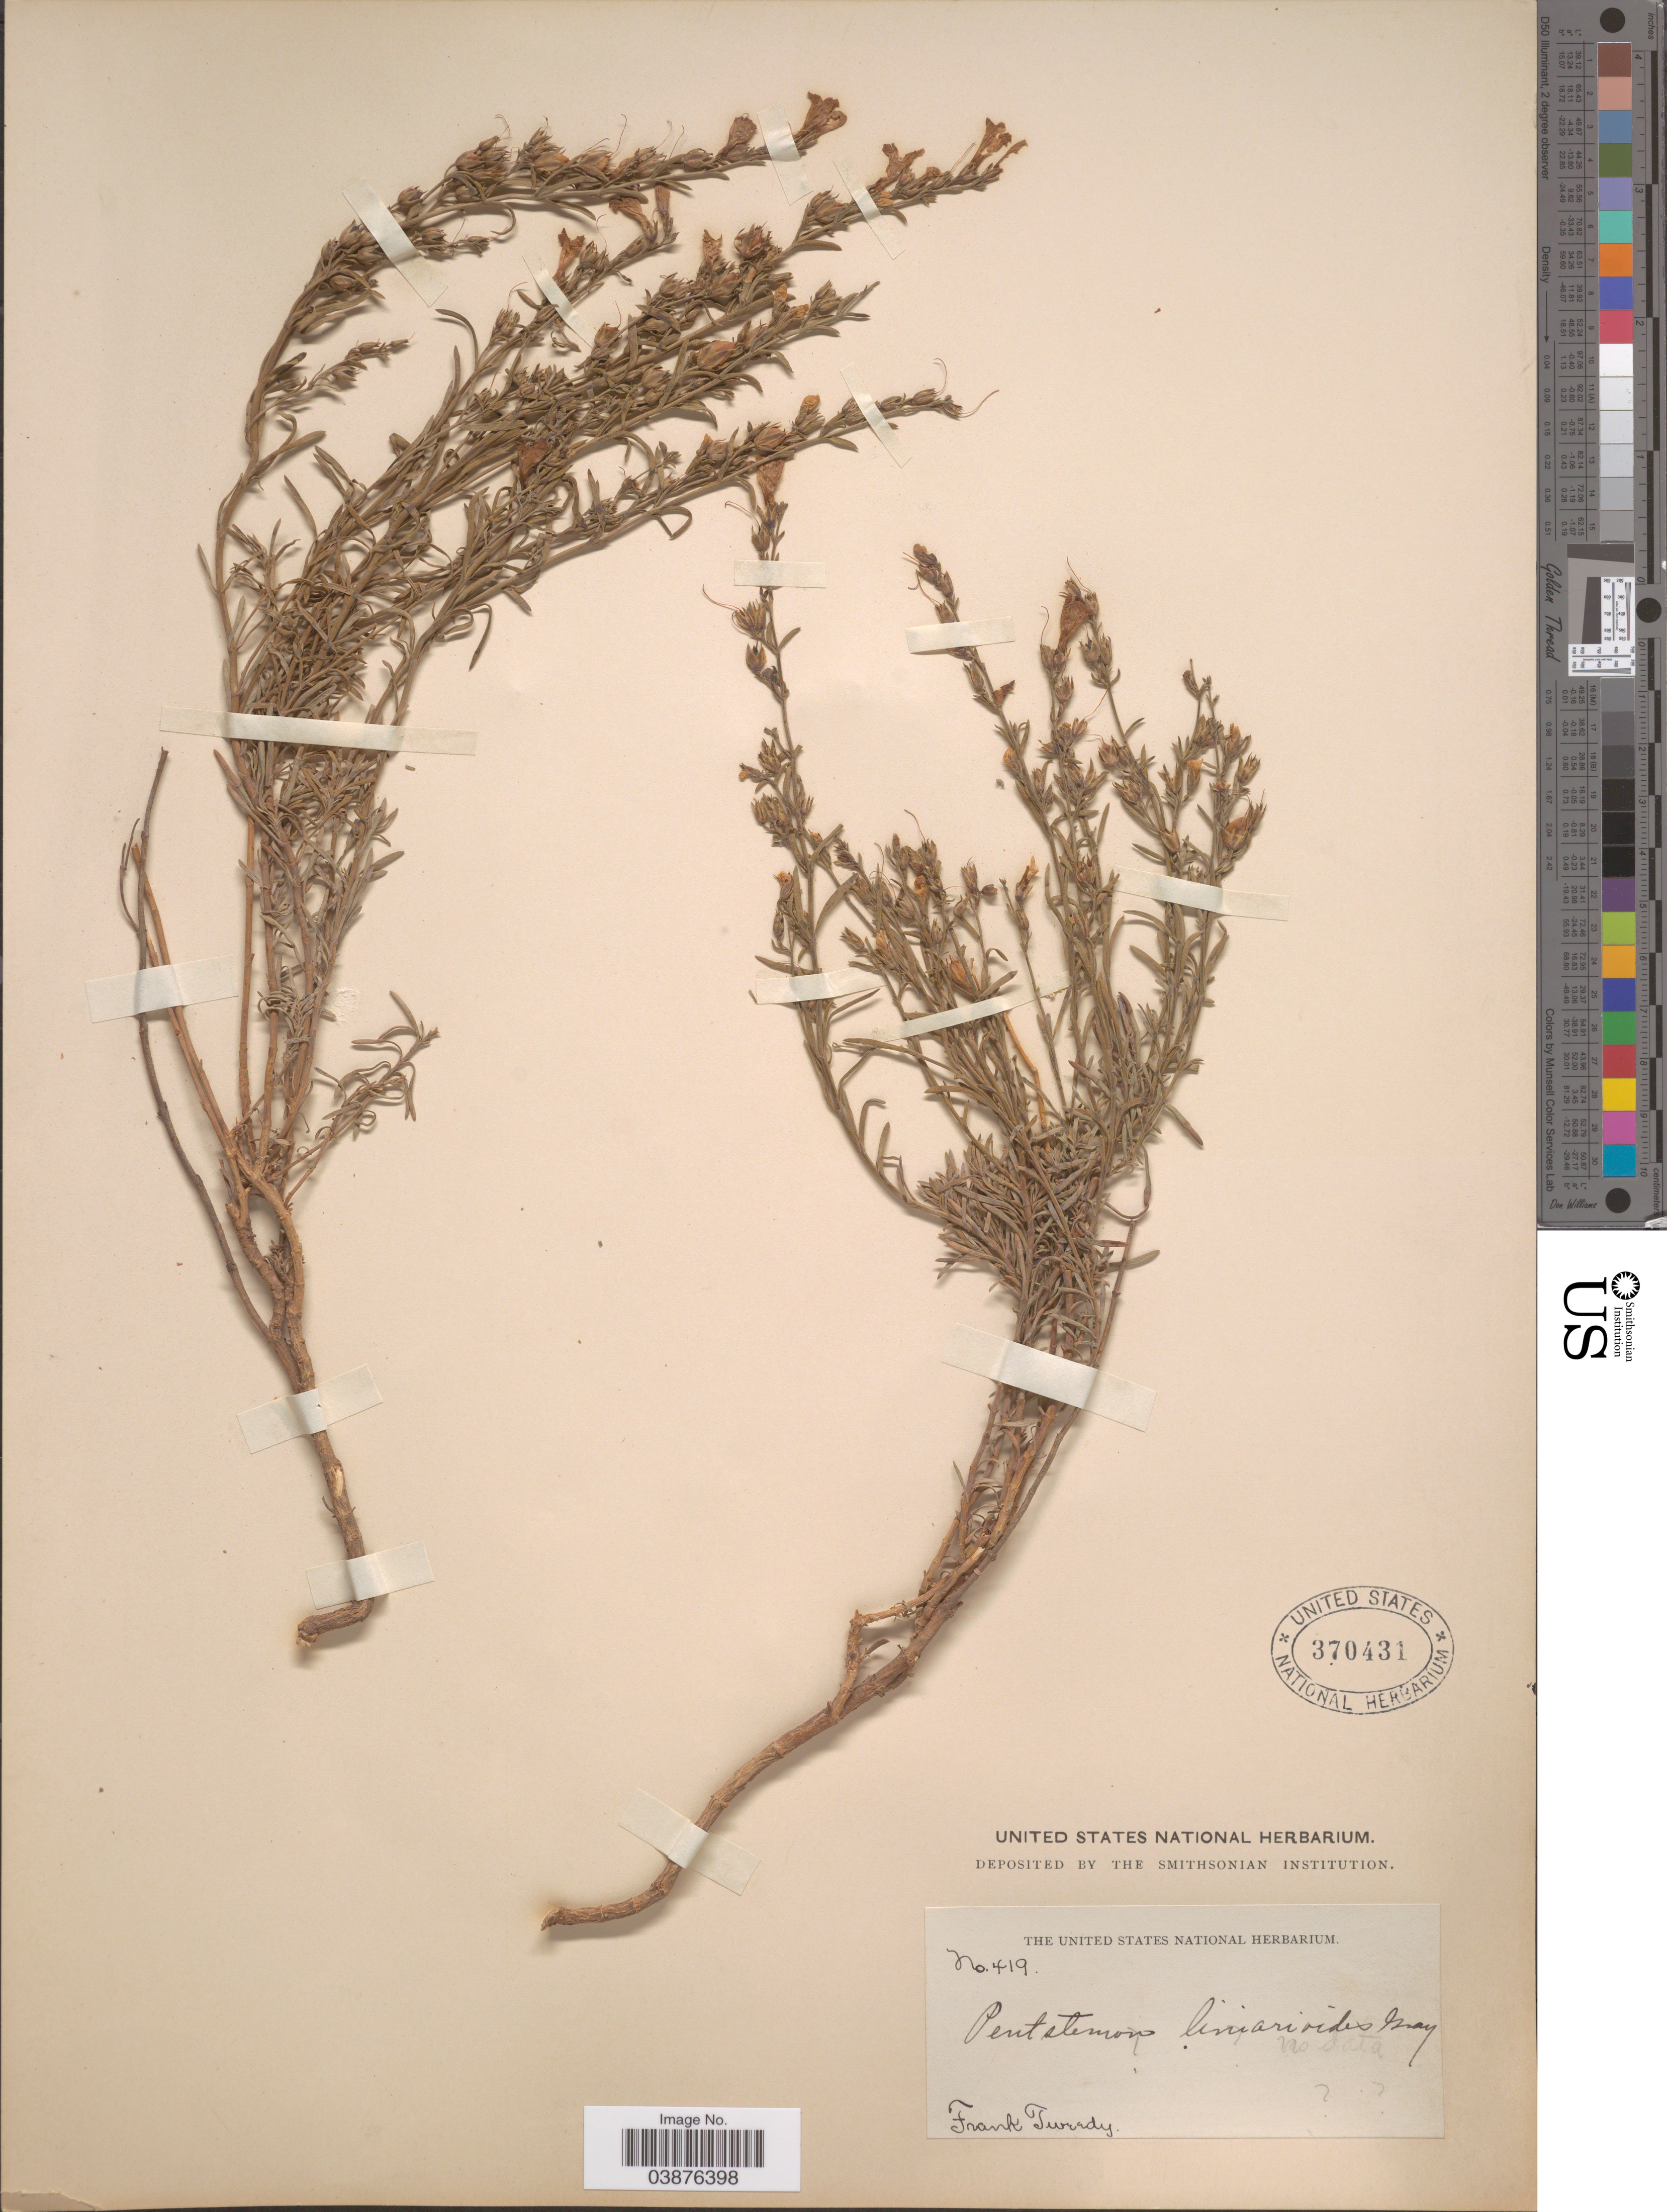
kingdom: Plantae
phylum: Tracheophyta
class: Magnoliopsida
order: Lamiales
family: Plantaginaceae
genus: Penstemon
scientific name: Penstemon linarioides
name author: A. Gray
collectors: F. Tweedy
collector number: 419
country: United States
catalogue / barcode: US 370431